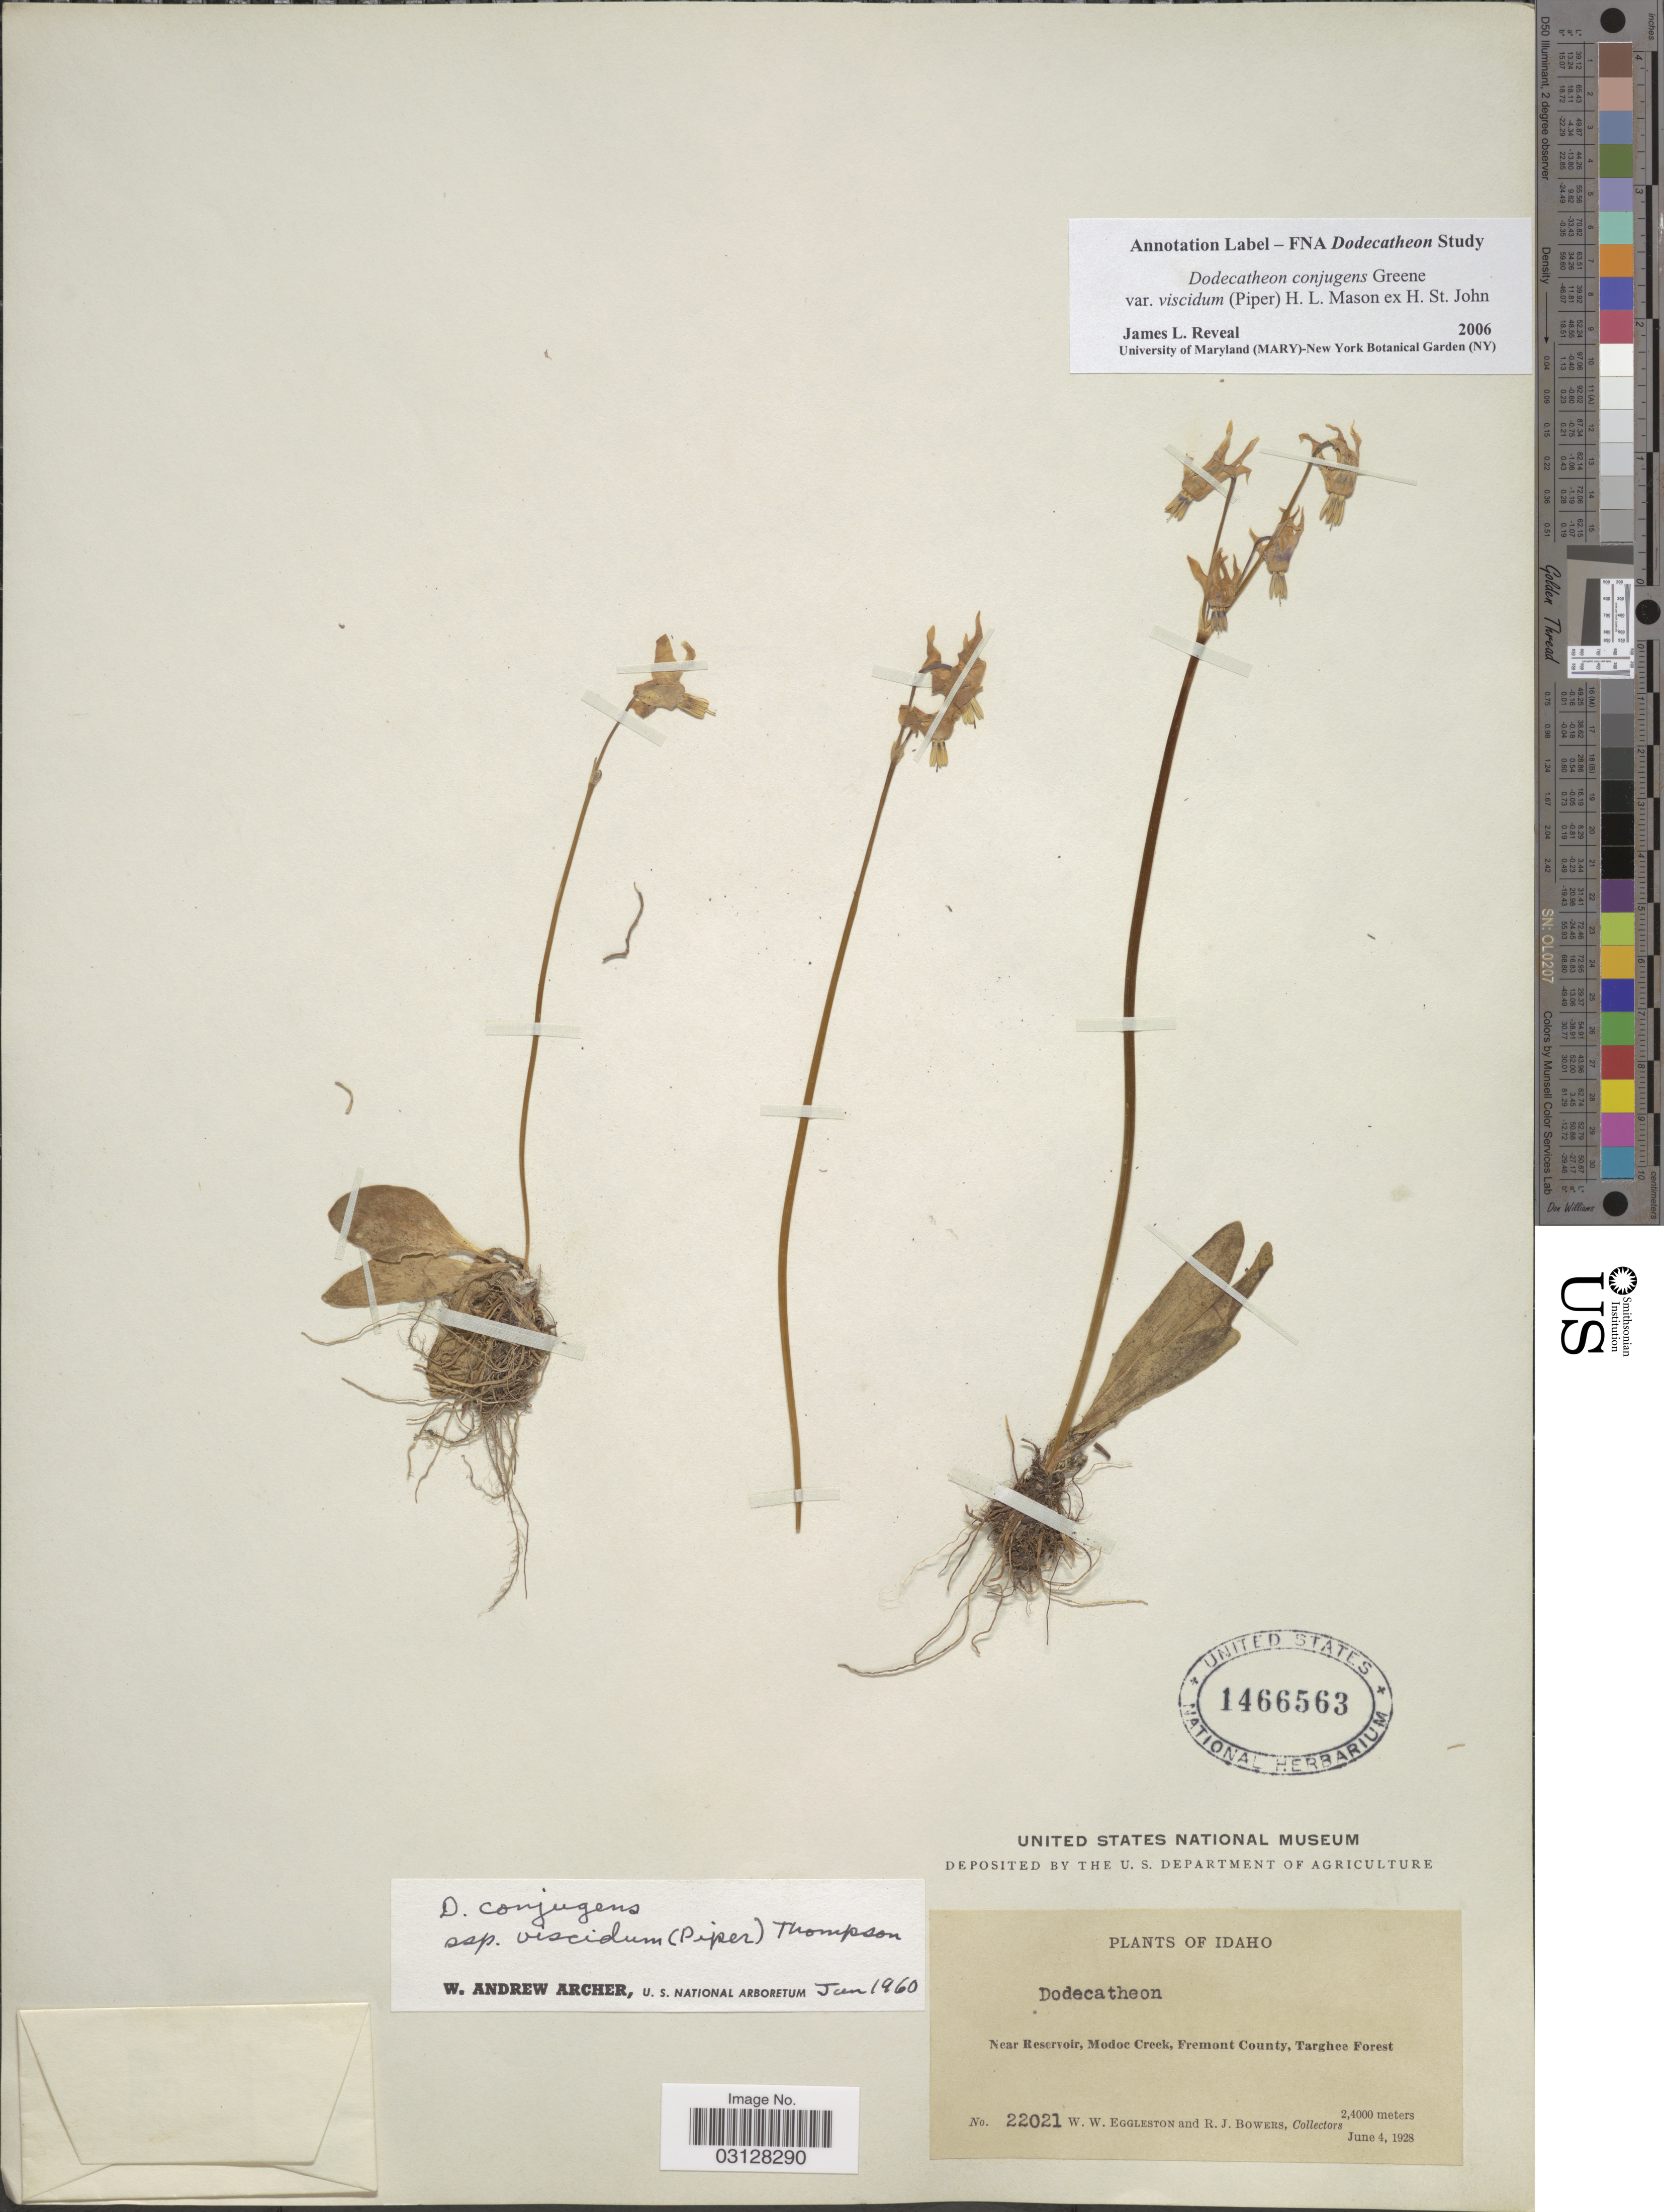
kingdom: Plantae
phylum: Tracheophyta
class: Magnoliopsida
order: Ericales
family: Primulaceae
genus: Dodecatheon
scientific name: Dodecatheon conjugens subsp. viscidum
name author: (Piper) H.J. Thomps.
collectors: W. W. Eggleston & R. Bowers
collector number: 22021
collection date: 1928-06-04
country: United States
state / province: Idaho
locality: Near Reservoir, Modoc Creek, Fremont County, Targhee Forest.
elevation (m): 2400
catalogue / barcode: US 1466563